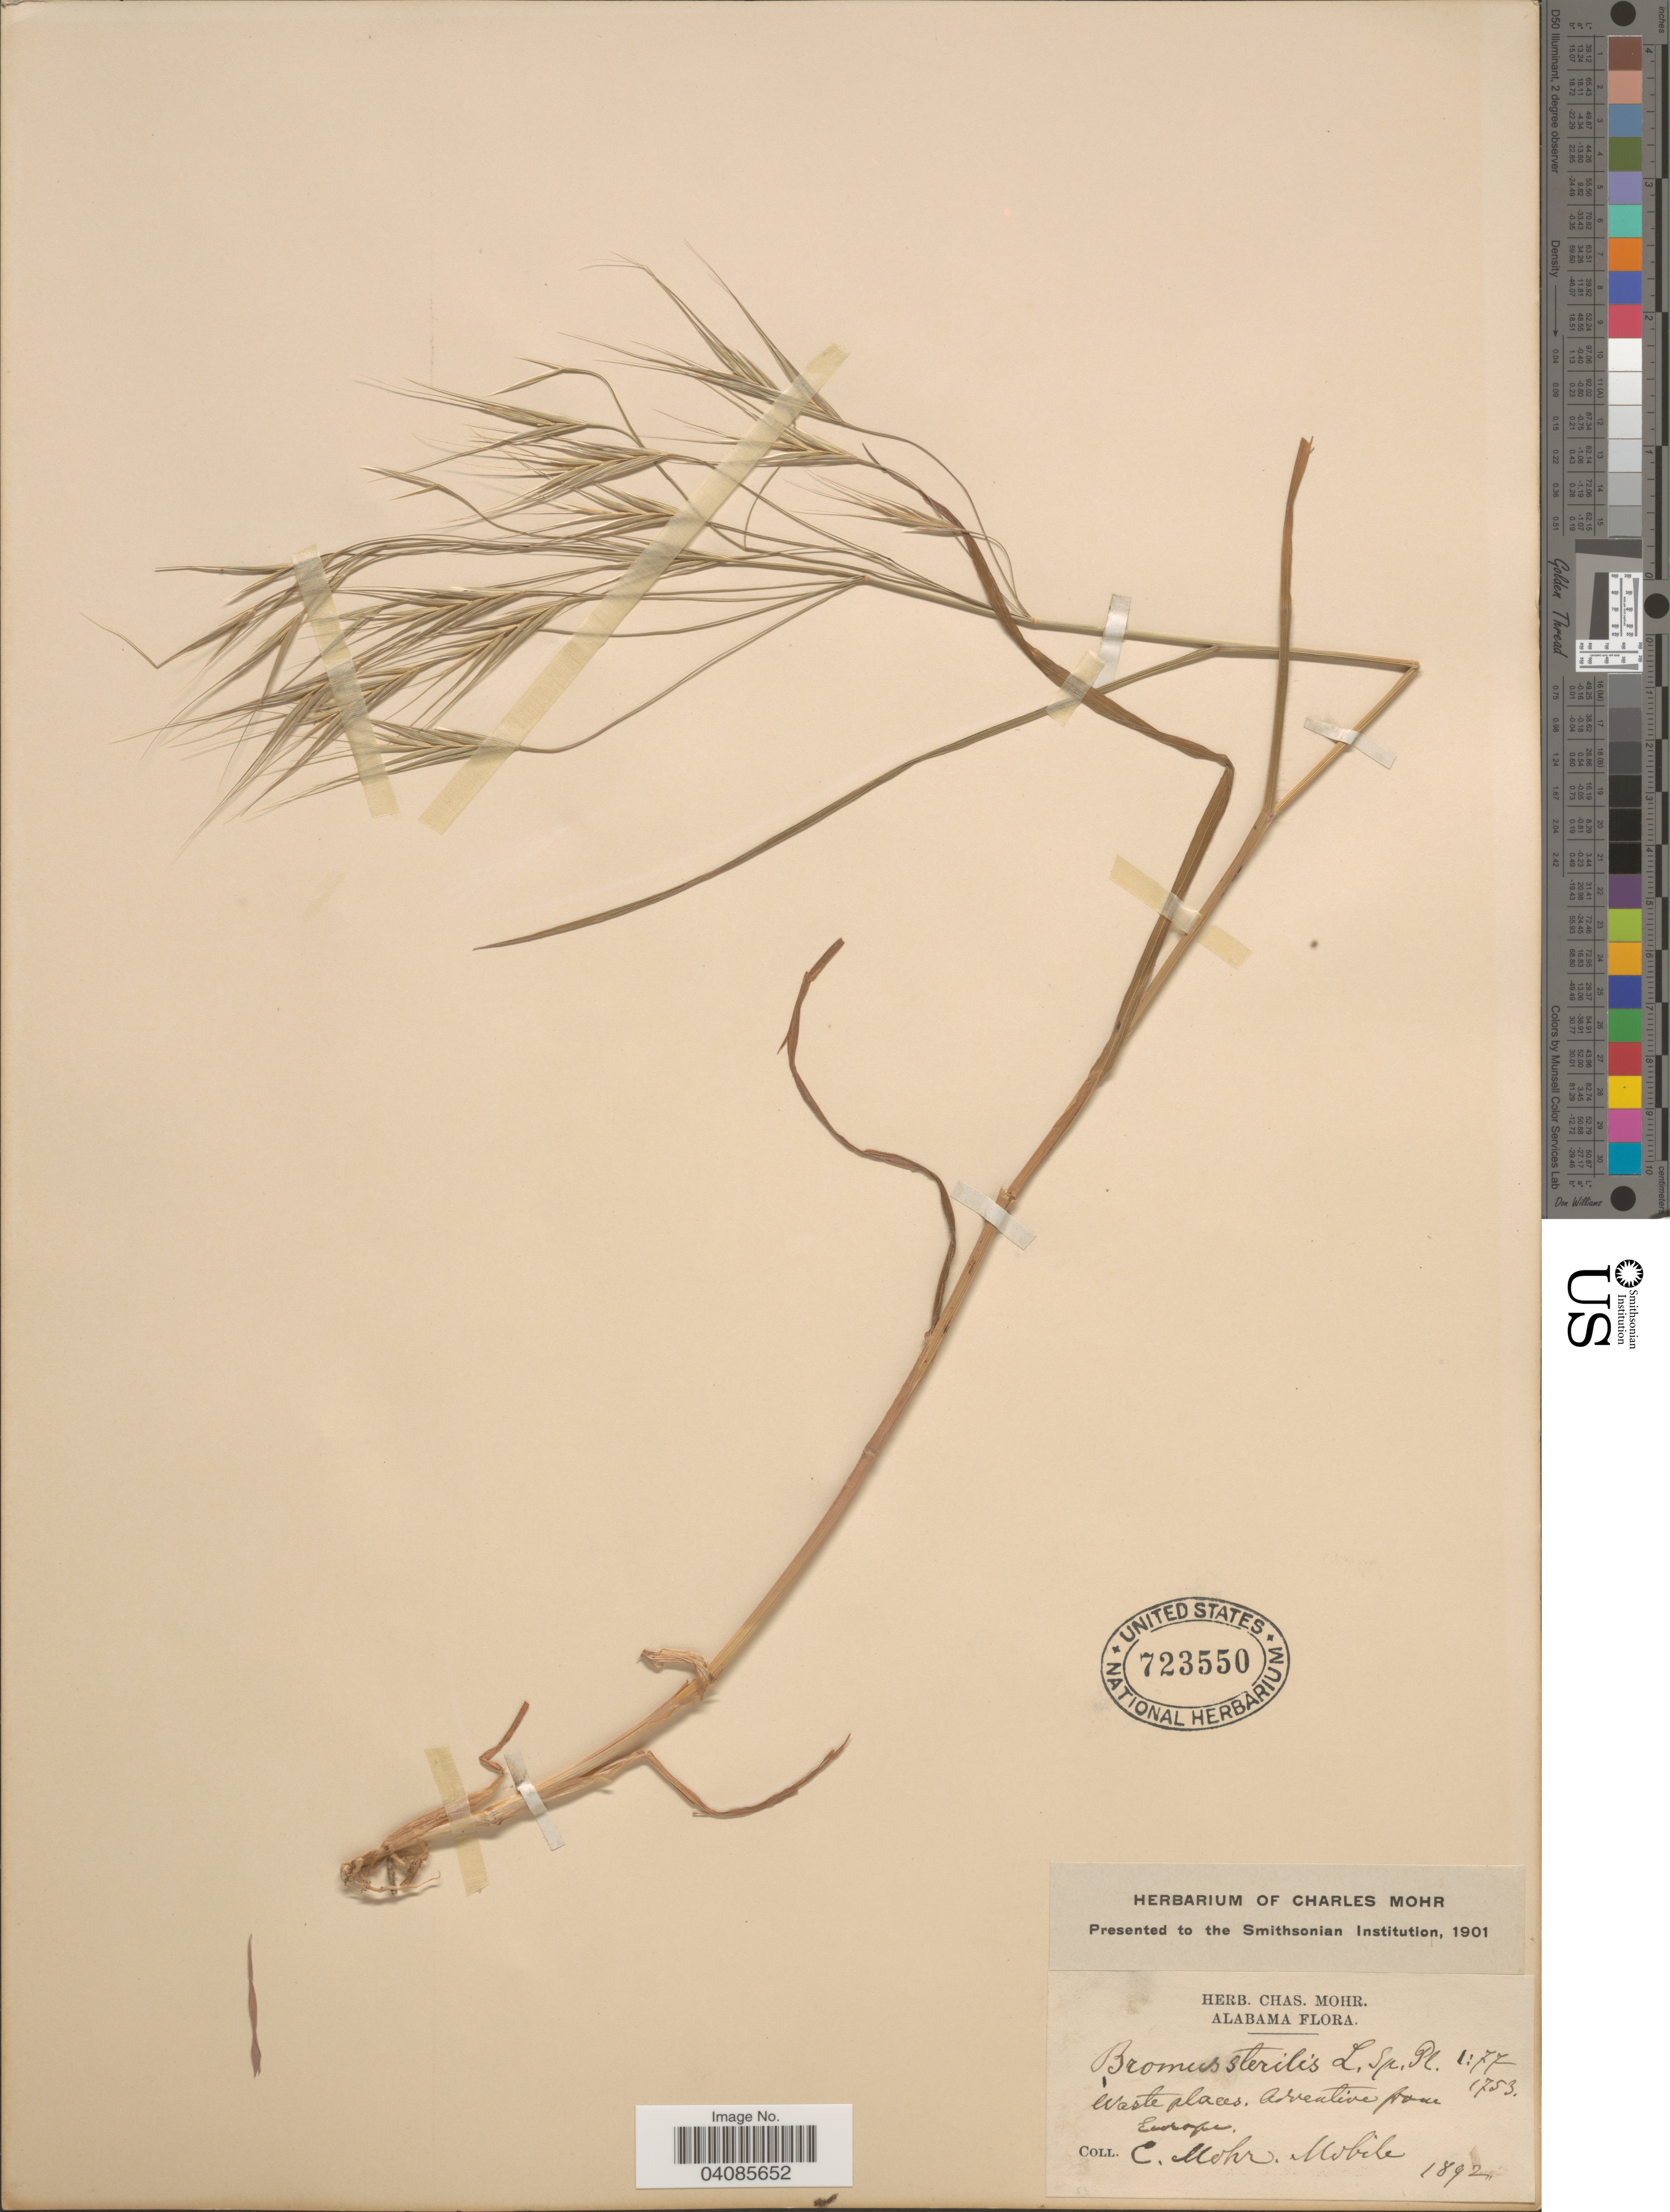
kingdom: Plantae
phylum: Tracheophyta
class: Liliopsida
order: Poales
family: Poaceae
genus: Bromus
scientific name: Bromus sterilis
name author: L.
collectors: Mohr, C. T. (herbarium)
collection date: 1892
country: United States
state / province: Alabama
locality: Mobile.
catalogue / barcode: US 723550